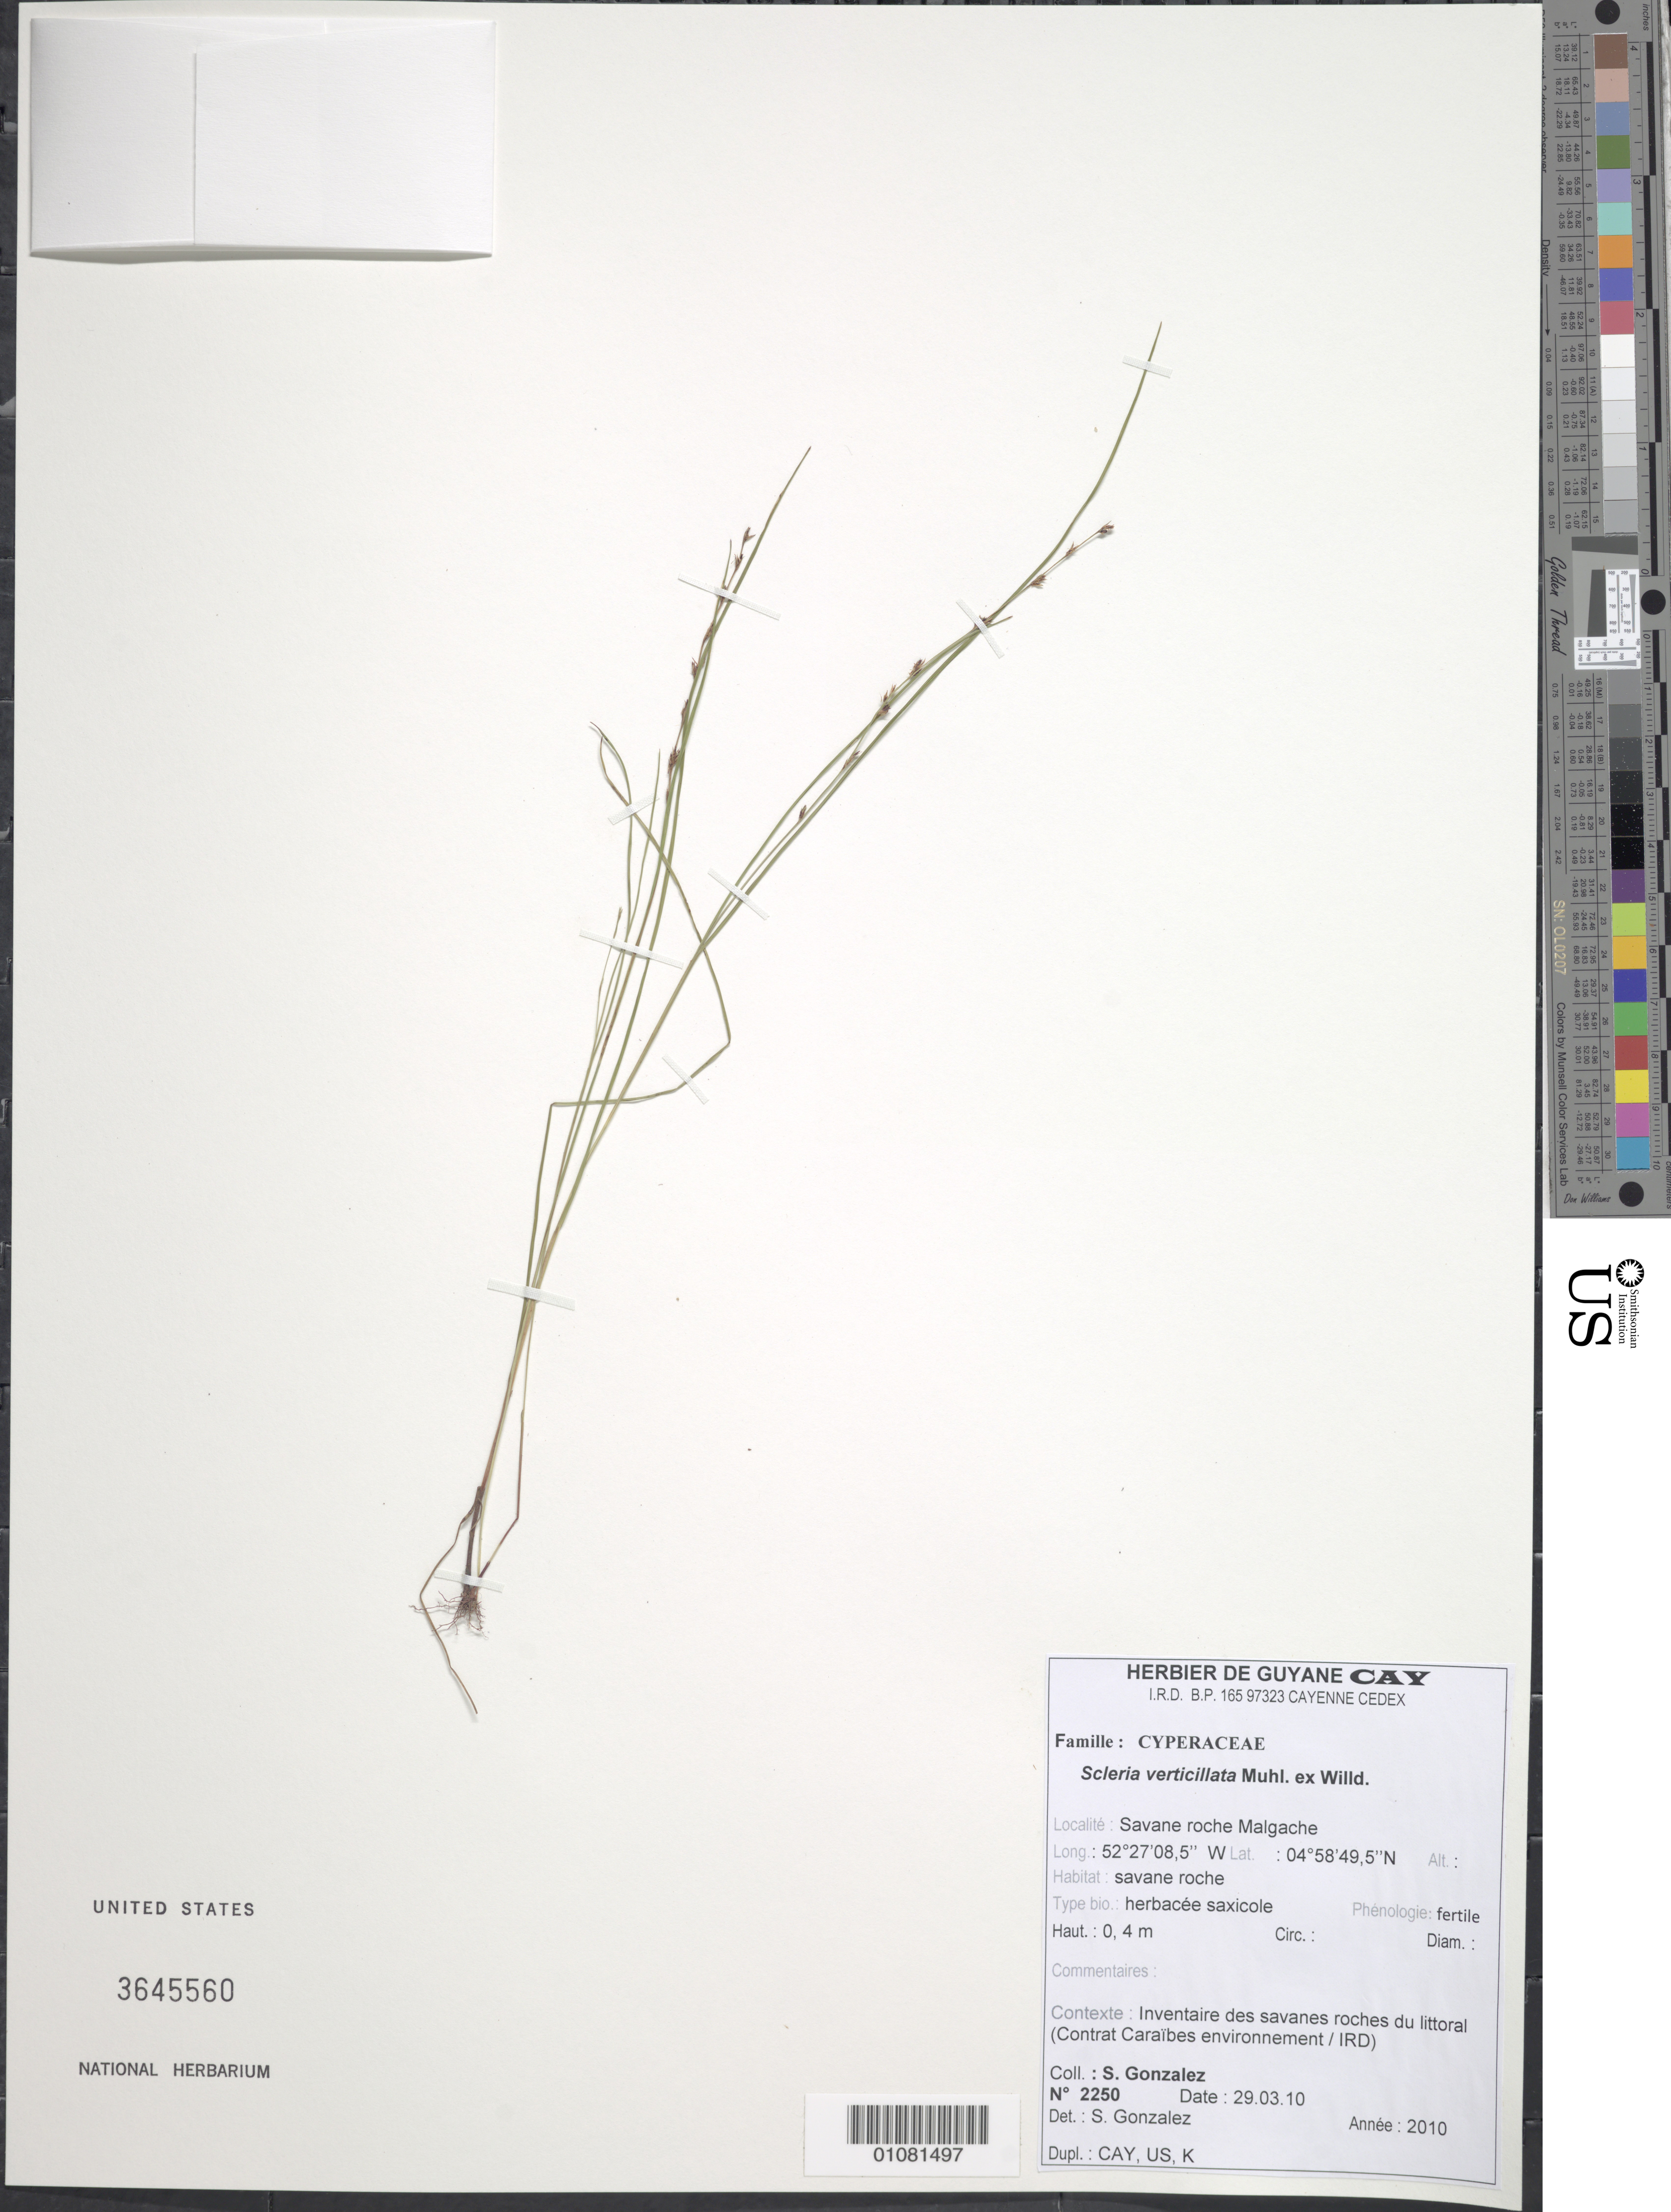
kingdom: Plantae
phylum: Tracheophyta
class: Liliopsida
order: Poales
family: Cyperaceae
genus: Scleria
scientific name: Scleria verticillata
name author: Muhl. ex Willd.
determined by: Gonzalez, Sophie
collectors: S. Gonzalez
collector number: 2250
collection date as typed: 29-Mar-10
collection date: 1910-03-29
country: French Guiana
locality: Savane roche Malgache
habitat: savane roche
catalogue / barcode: US 3645560